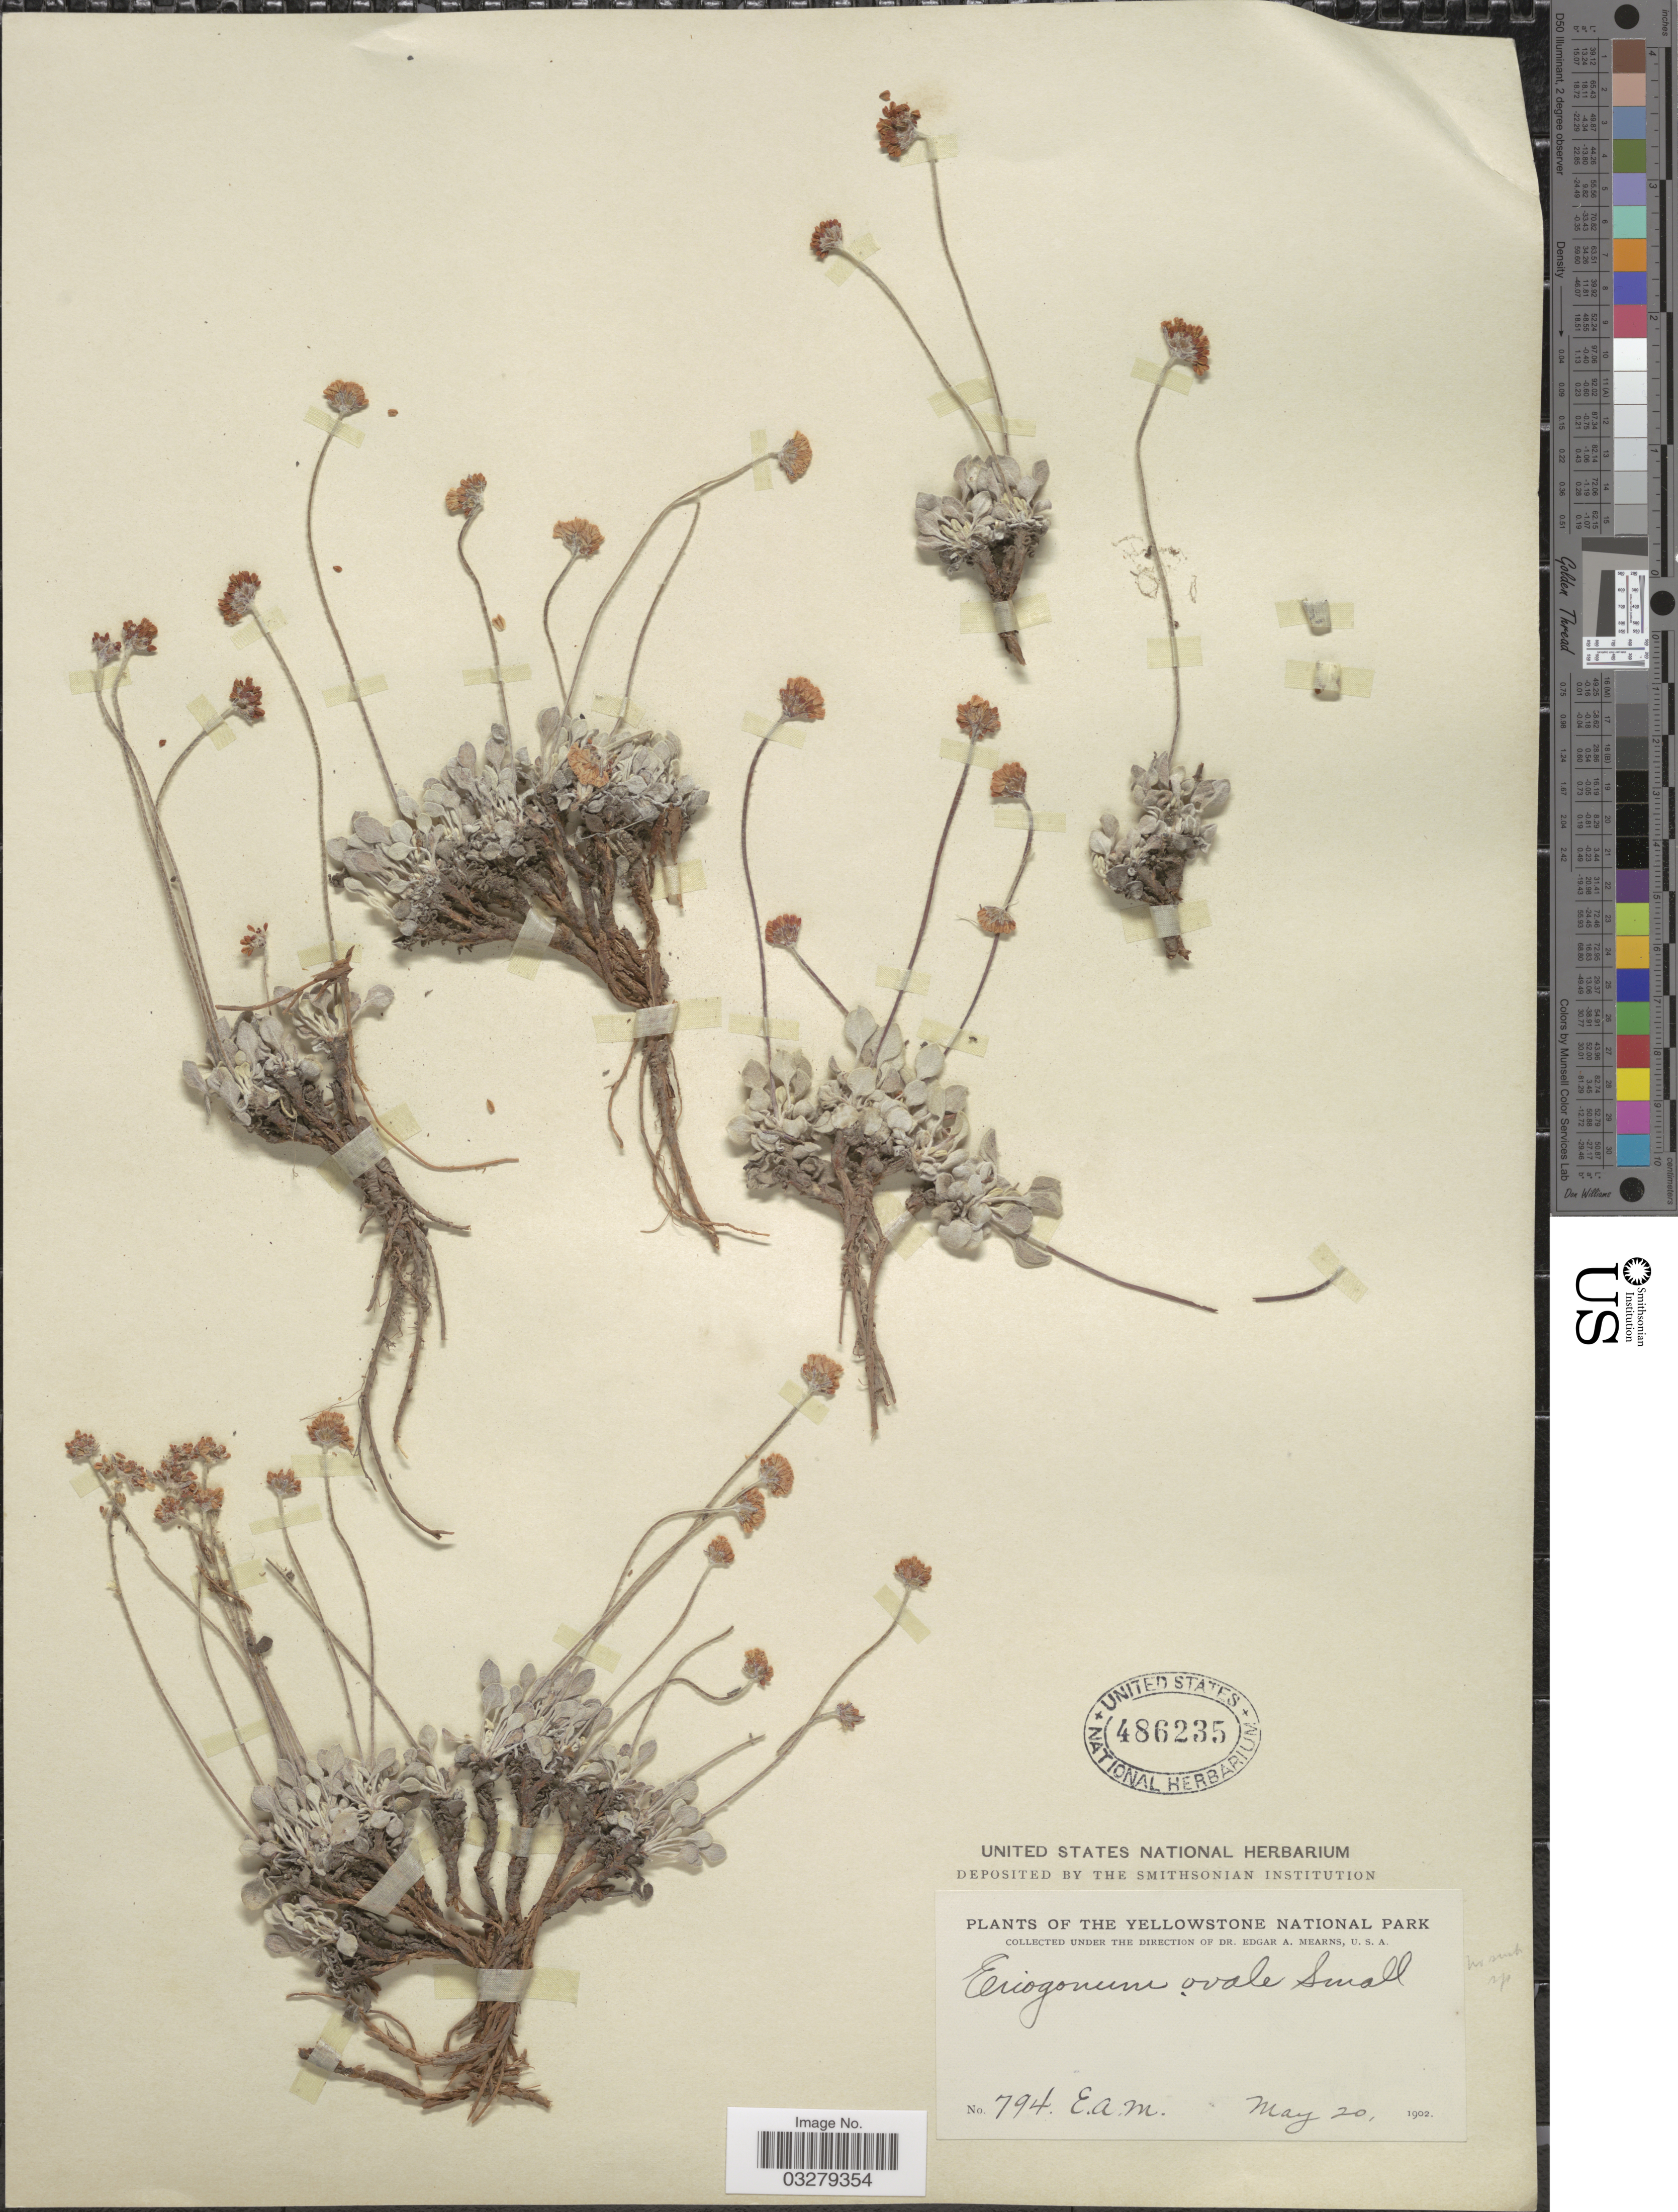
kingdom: Plantae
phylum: Tracheophyta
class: Magnoliopsida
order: Caryophyllales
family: Polygonaceae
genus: Eriogonum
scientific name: Eriogonum ovalifolium var. depressum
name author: Blank.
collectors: E. A. Mearns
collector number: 794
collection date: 1902-05-20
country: United States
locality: Yellowstone National Park.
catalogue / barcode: US 486235